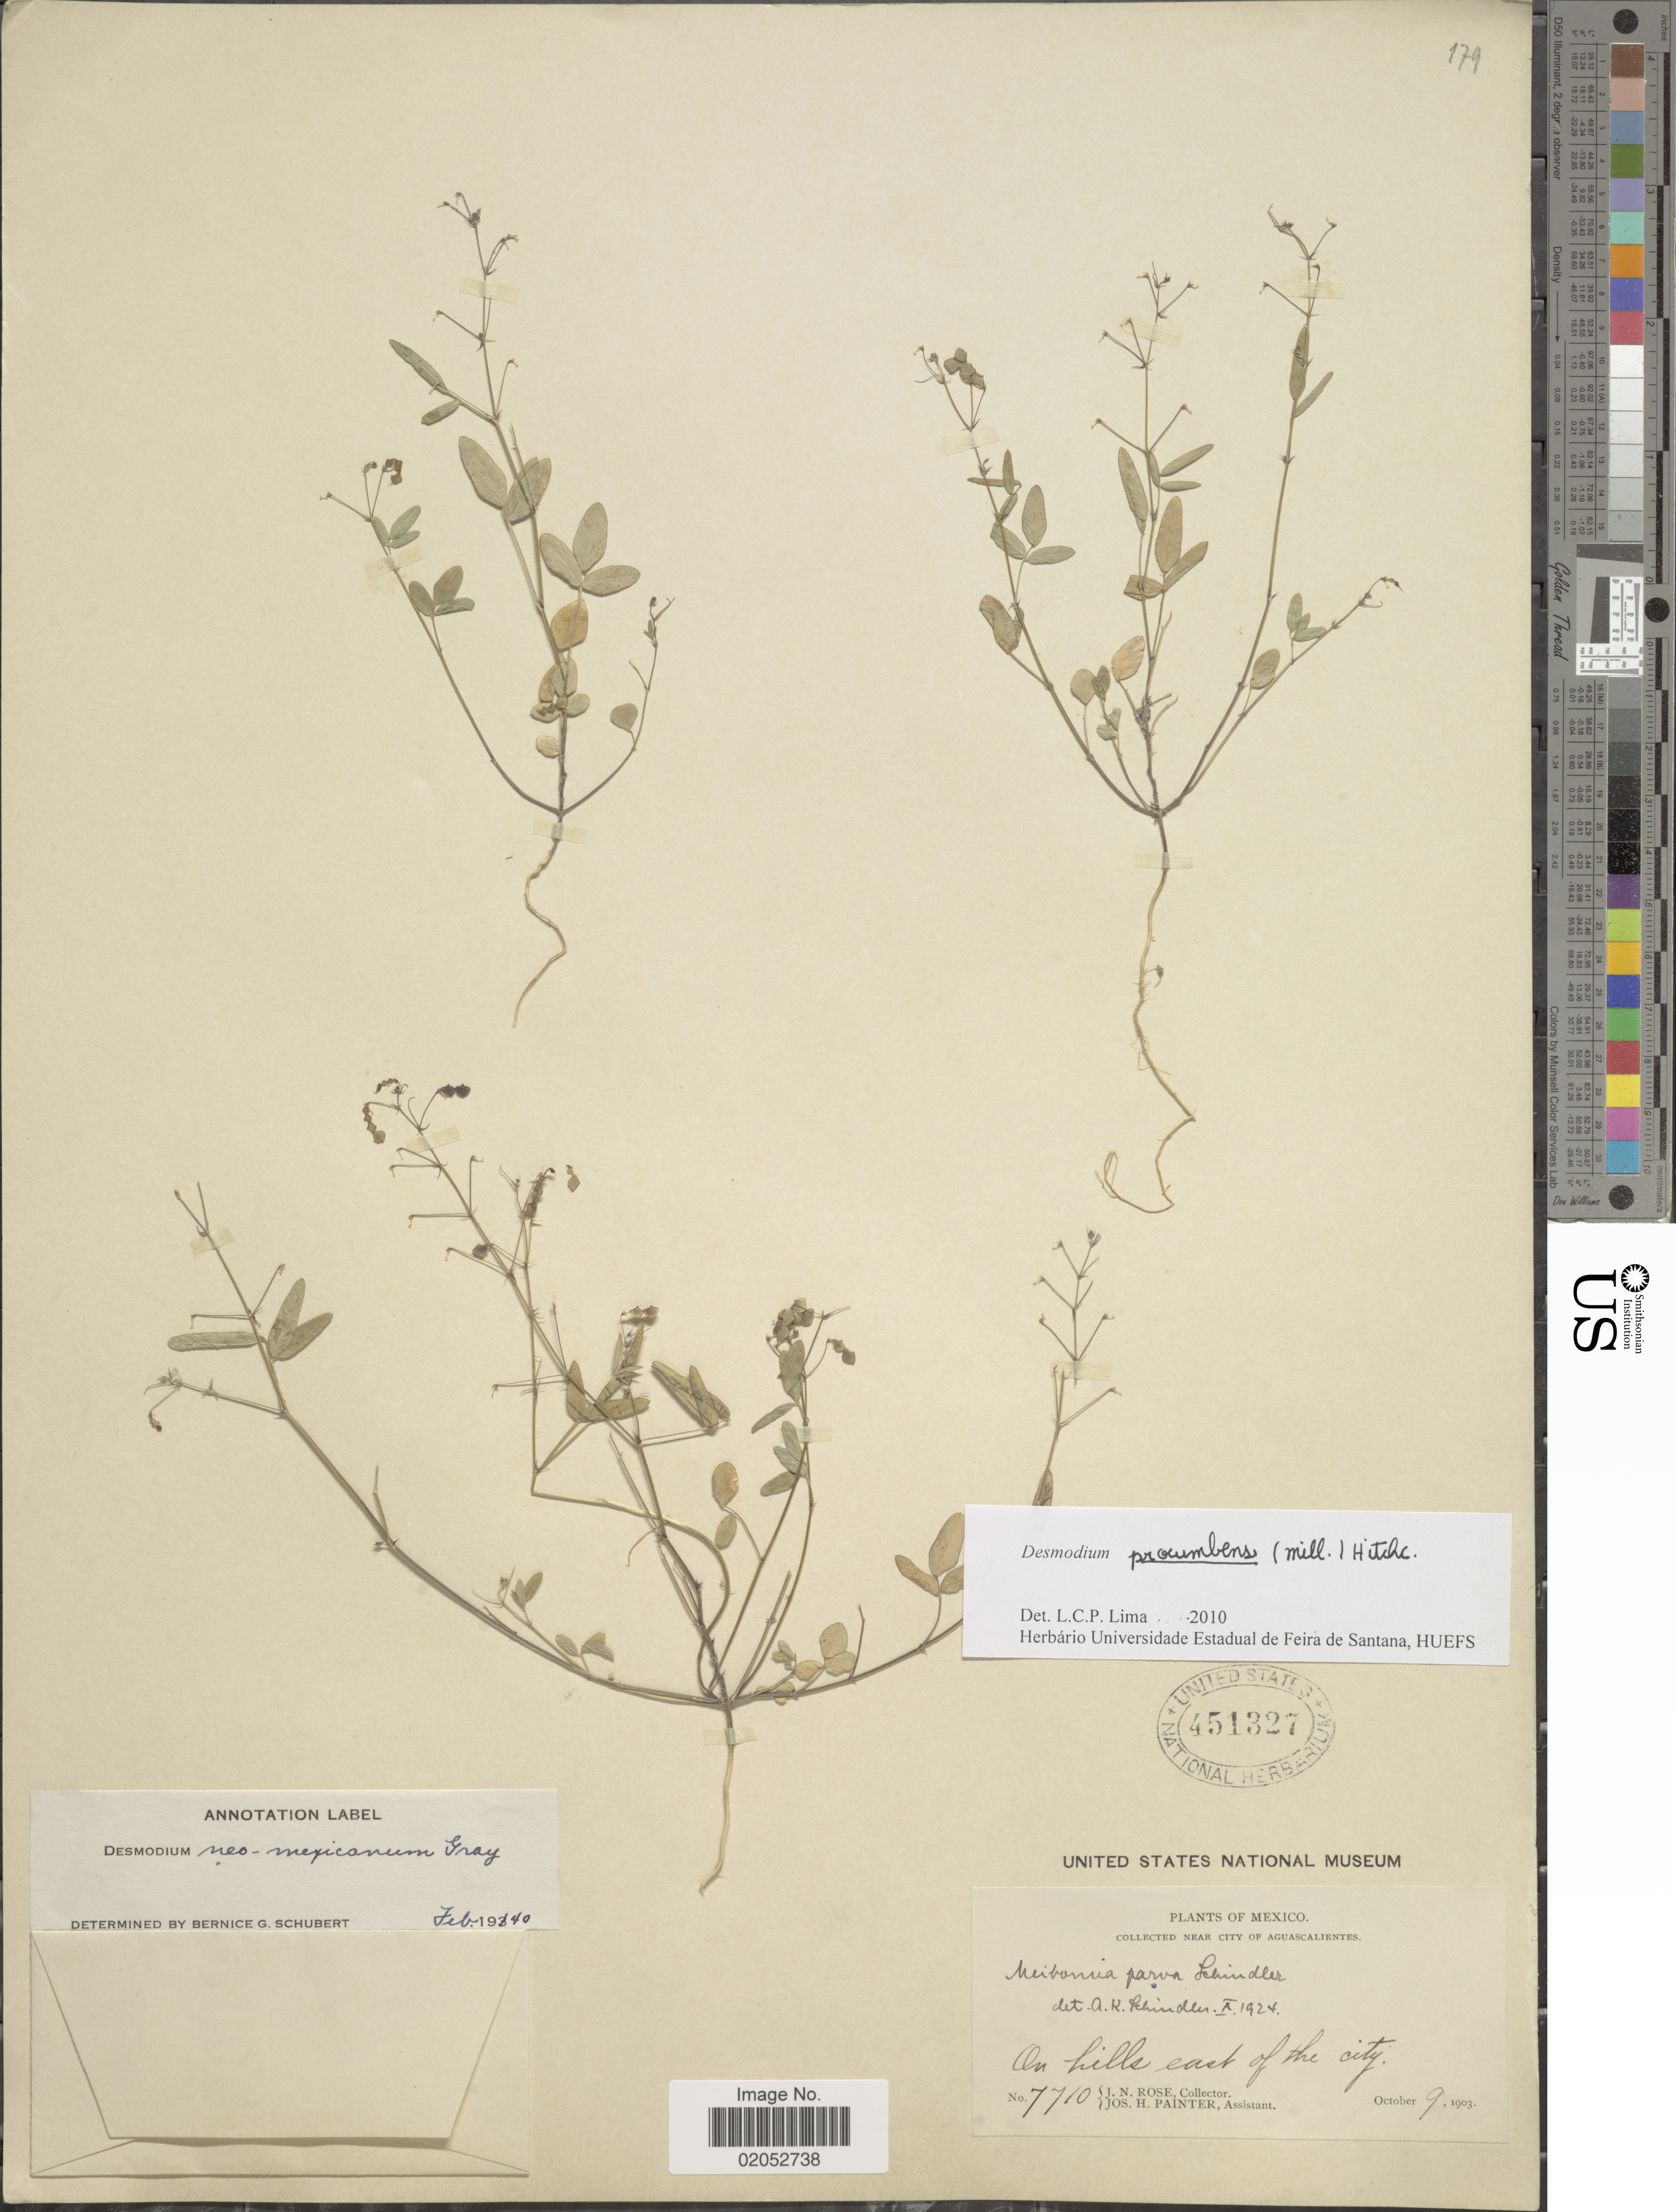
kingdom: Plantae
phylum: Tracheophyta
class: Magnoliopsida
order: Fabales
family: Fabaceae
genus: Desmodium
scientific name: Desmodium procumbens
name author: (Mill.) Hitchc.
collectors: J. N. Rose & J. H. Painter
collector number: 7710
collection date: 1903-10-09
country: Mexico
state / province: Aguascalientes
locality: Near City of Aguascalientes, On hills east of the City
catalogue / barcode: US 451327